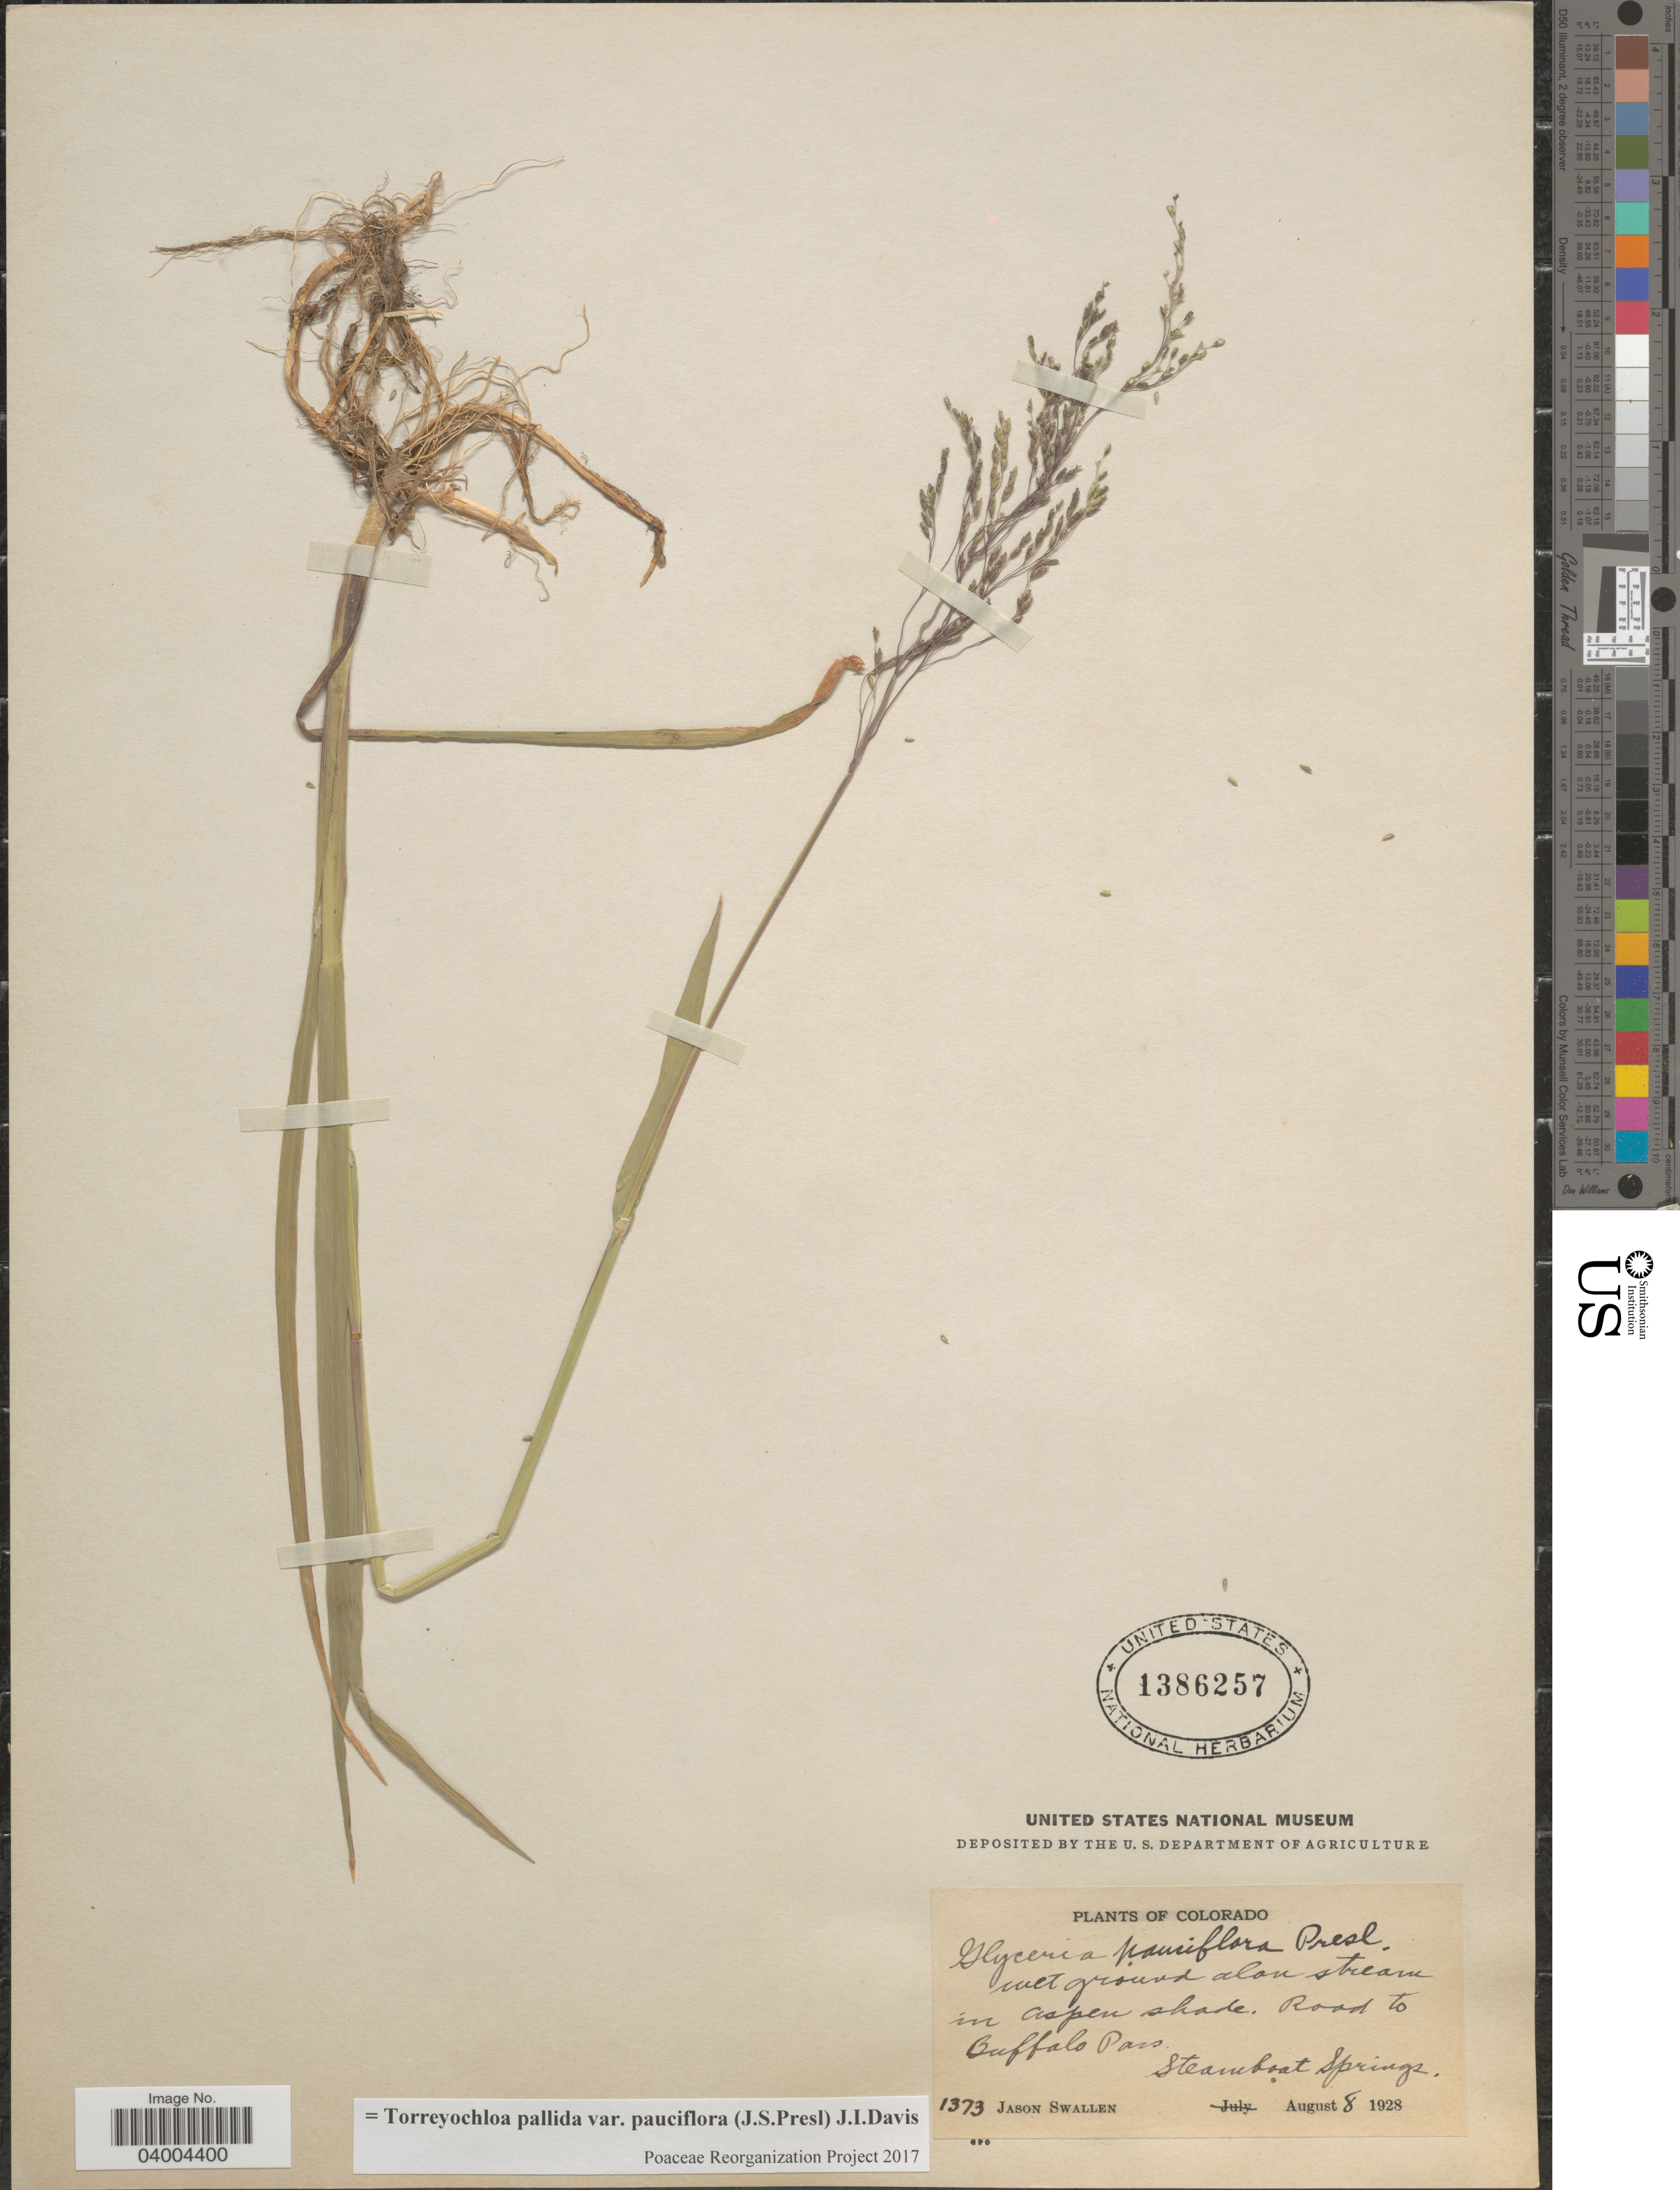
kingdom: Plantae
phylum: Tracheophyta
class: Liliopsida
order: Poales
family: Poaceae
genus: Torreyochloa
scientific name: Torreyochloa pallida var. pauciflora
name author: (J. Presl) J.I. Davis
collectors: J. R. Swallen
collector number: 1373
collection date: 1928-08-08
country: United States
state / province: Colorado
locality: Road to Buffalo Pass. Steamboat Springs.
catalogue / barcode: US 1386257